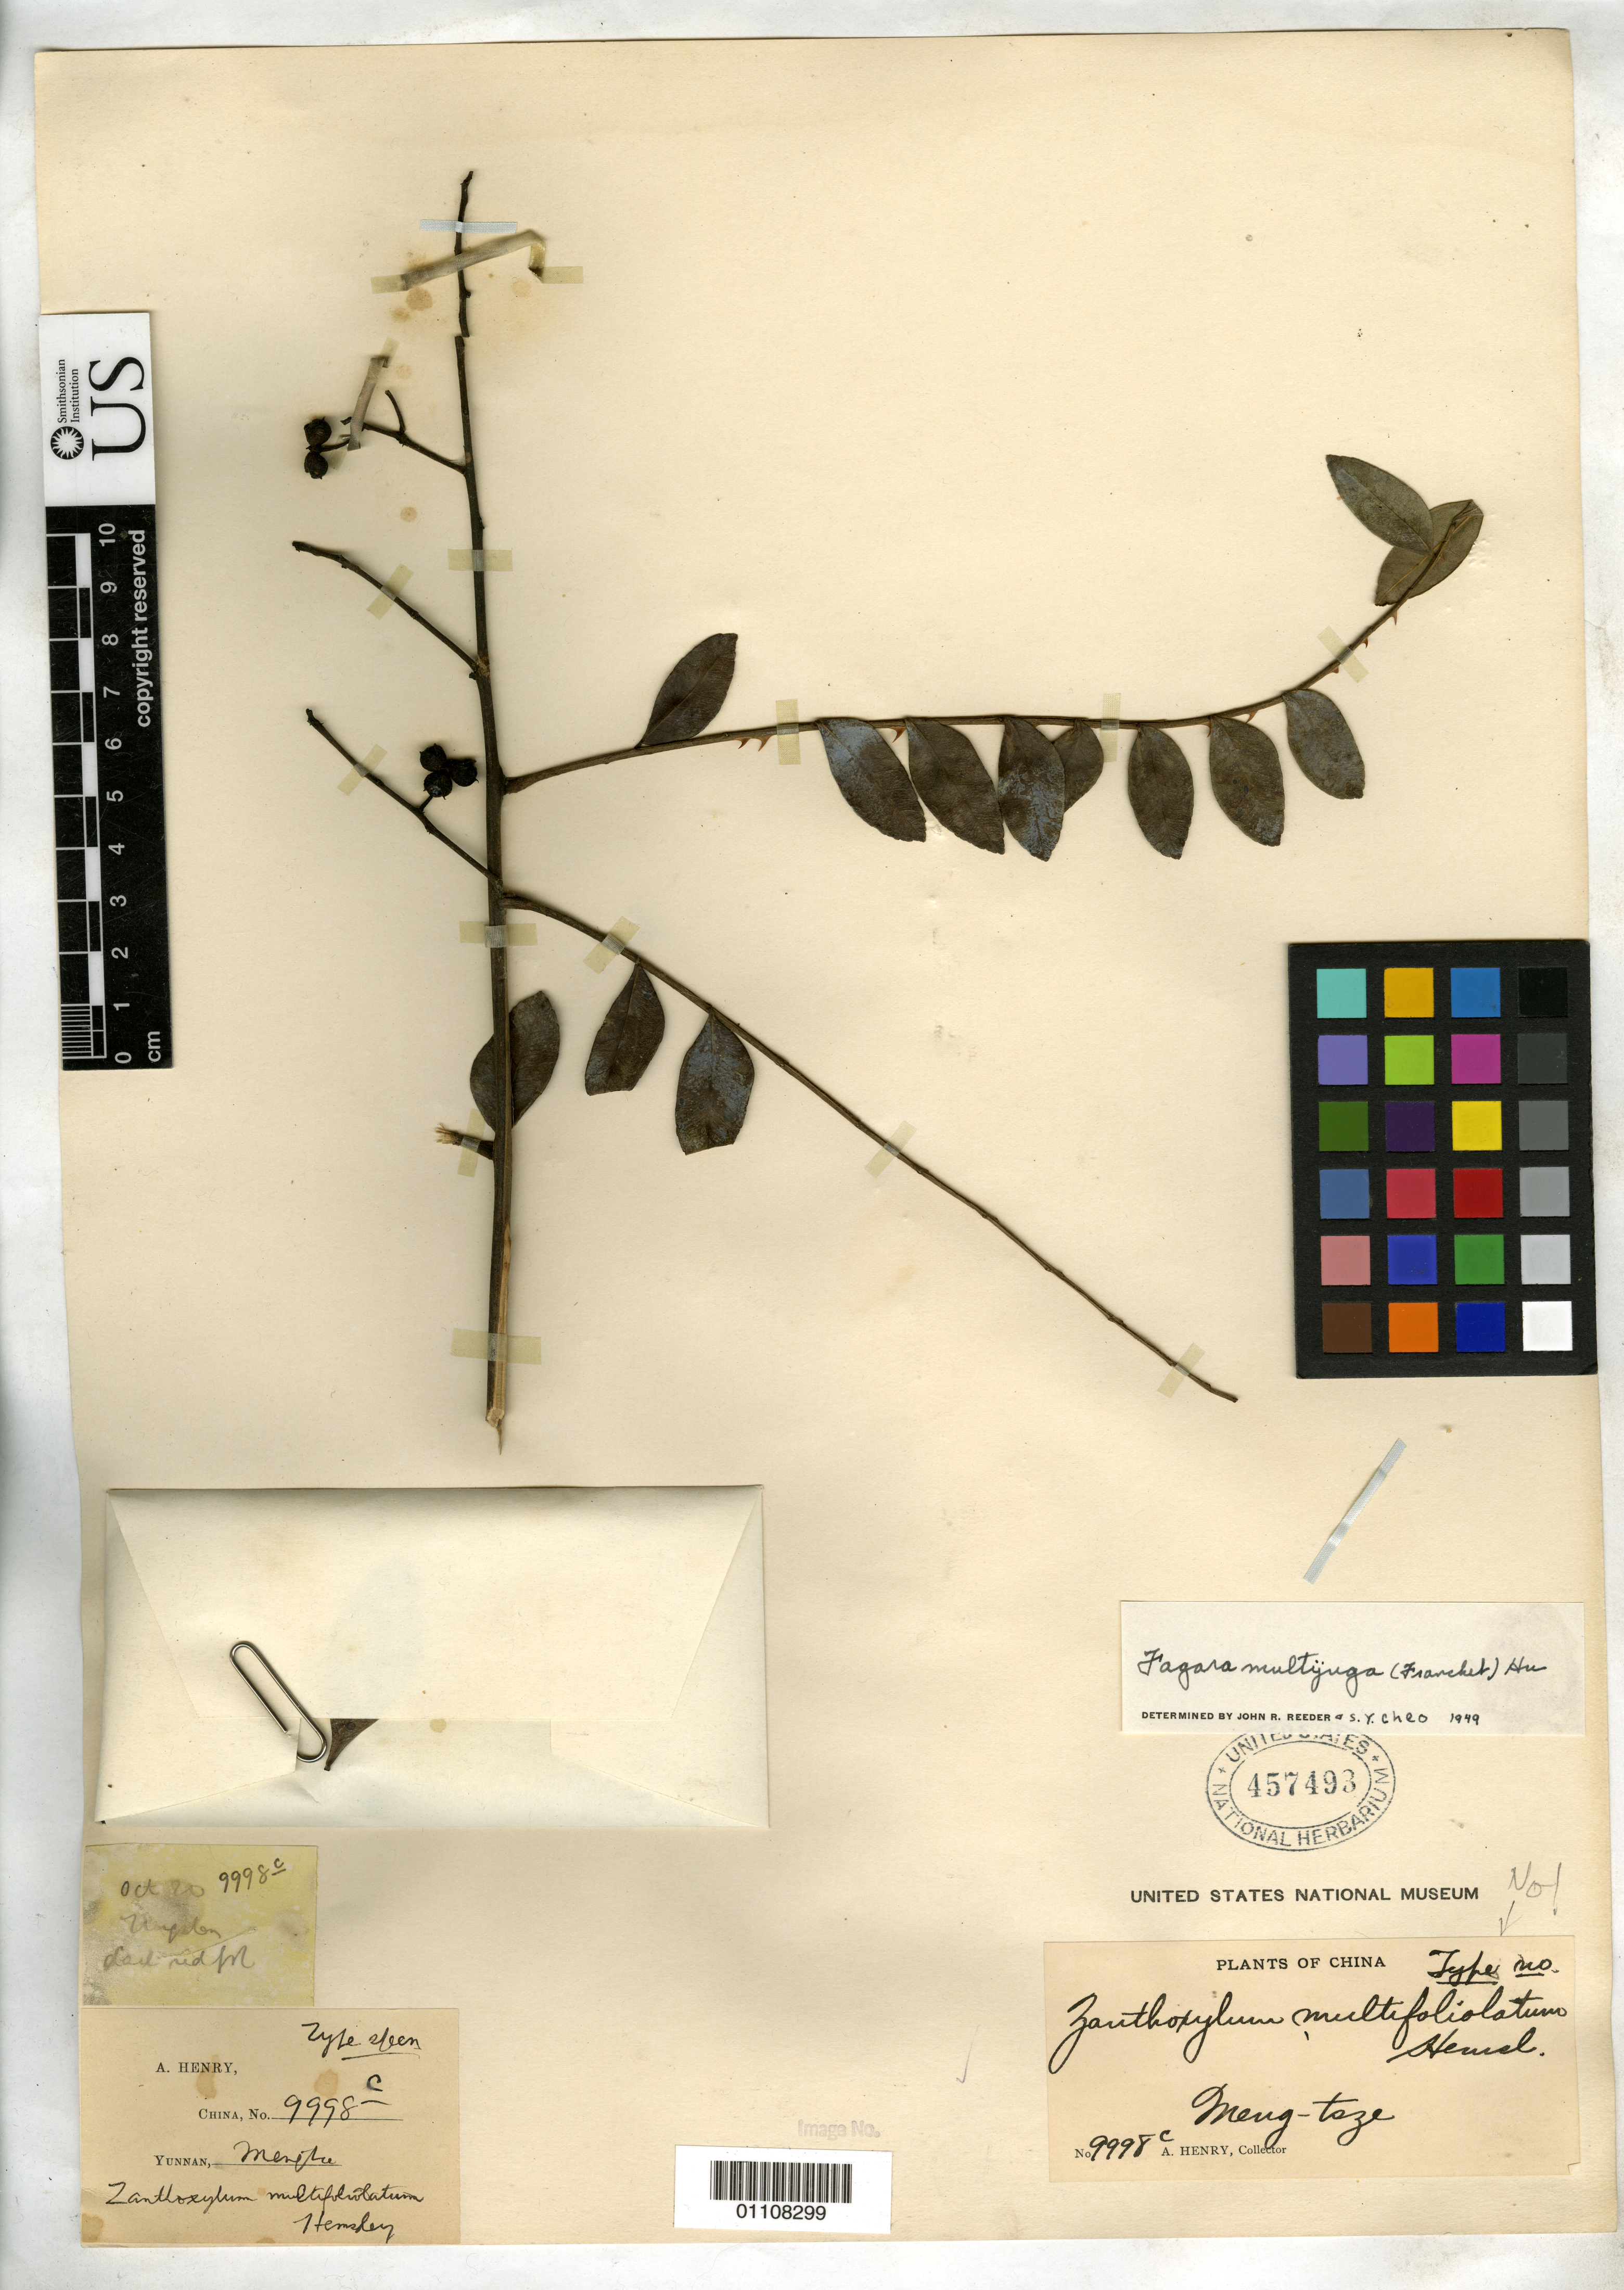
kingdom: Plantae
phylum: Tracheophyta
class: Magnoliopsida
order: Sapindales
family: Rutaceae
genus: Zanthoxylum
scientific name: Zanthoxylum multifoliolatum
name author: Hemsl.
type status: Possible Syntype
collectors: A. Henry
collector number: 9998 C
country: China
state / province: Yunnan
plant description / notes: Protologue cites Henry 9998 (not A, B, or C)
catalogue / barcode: US 457493